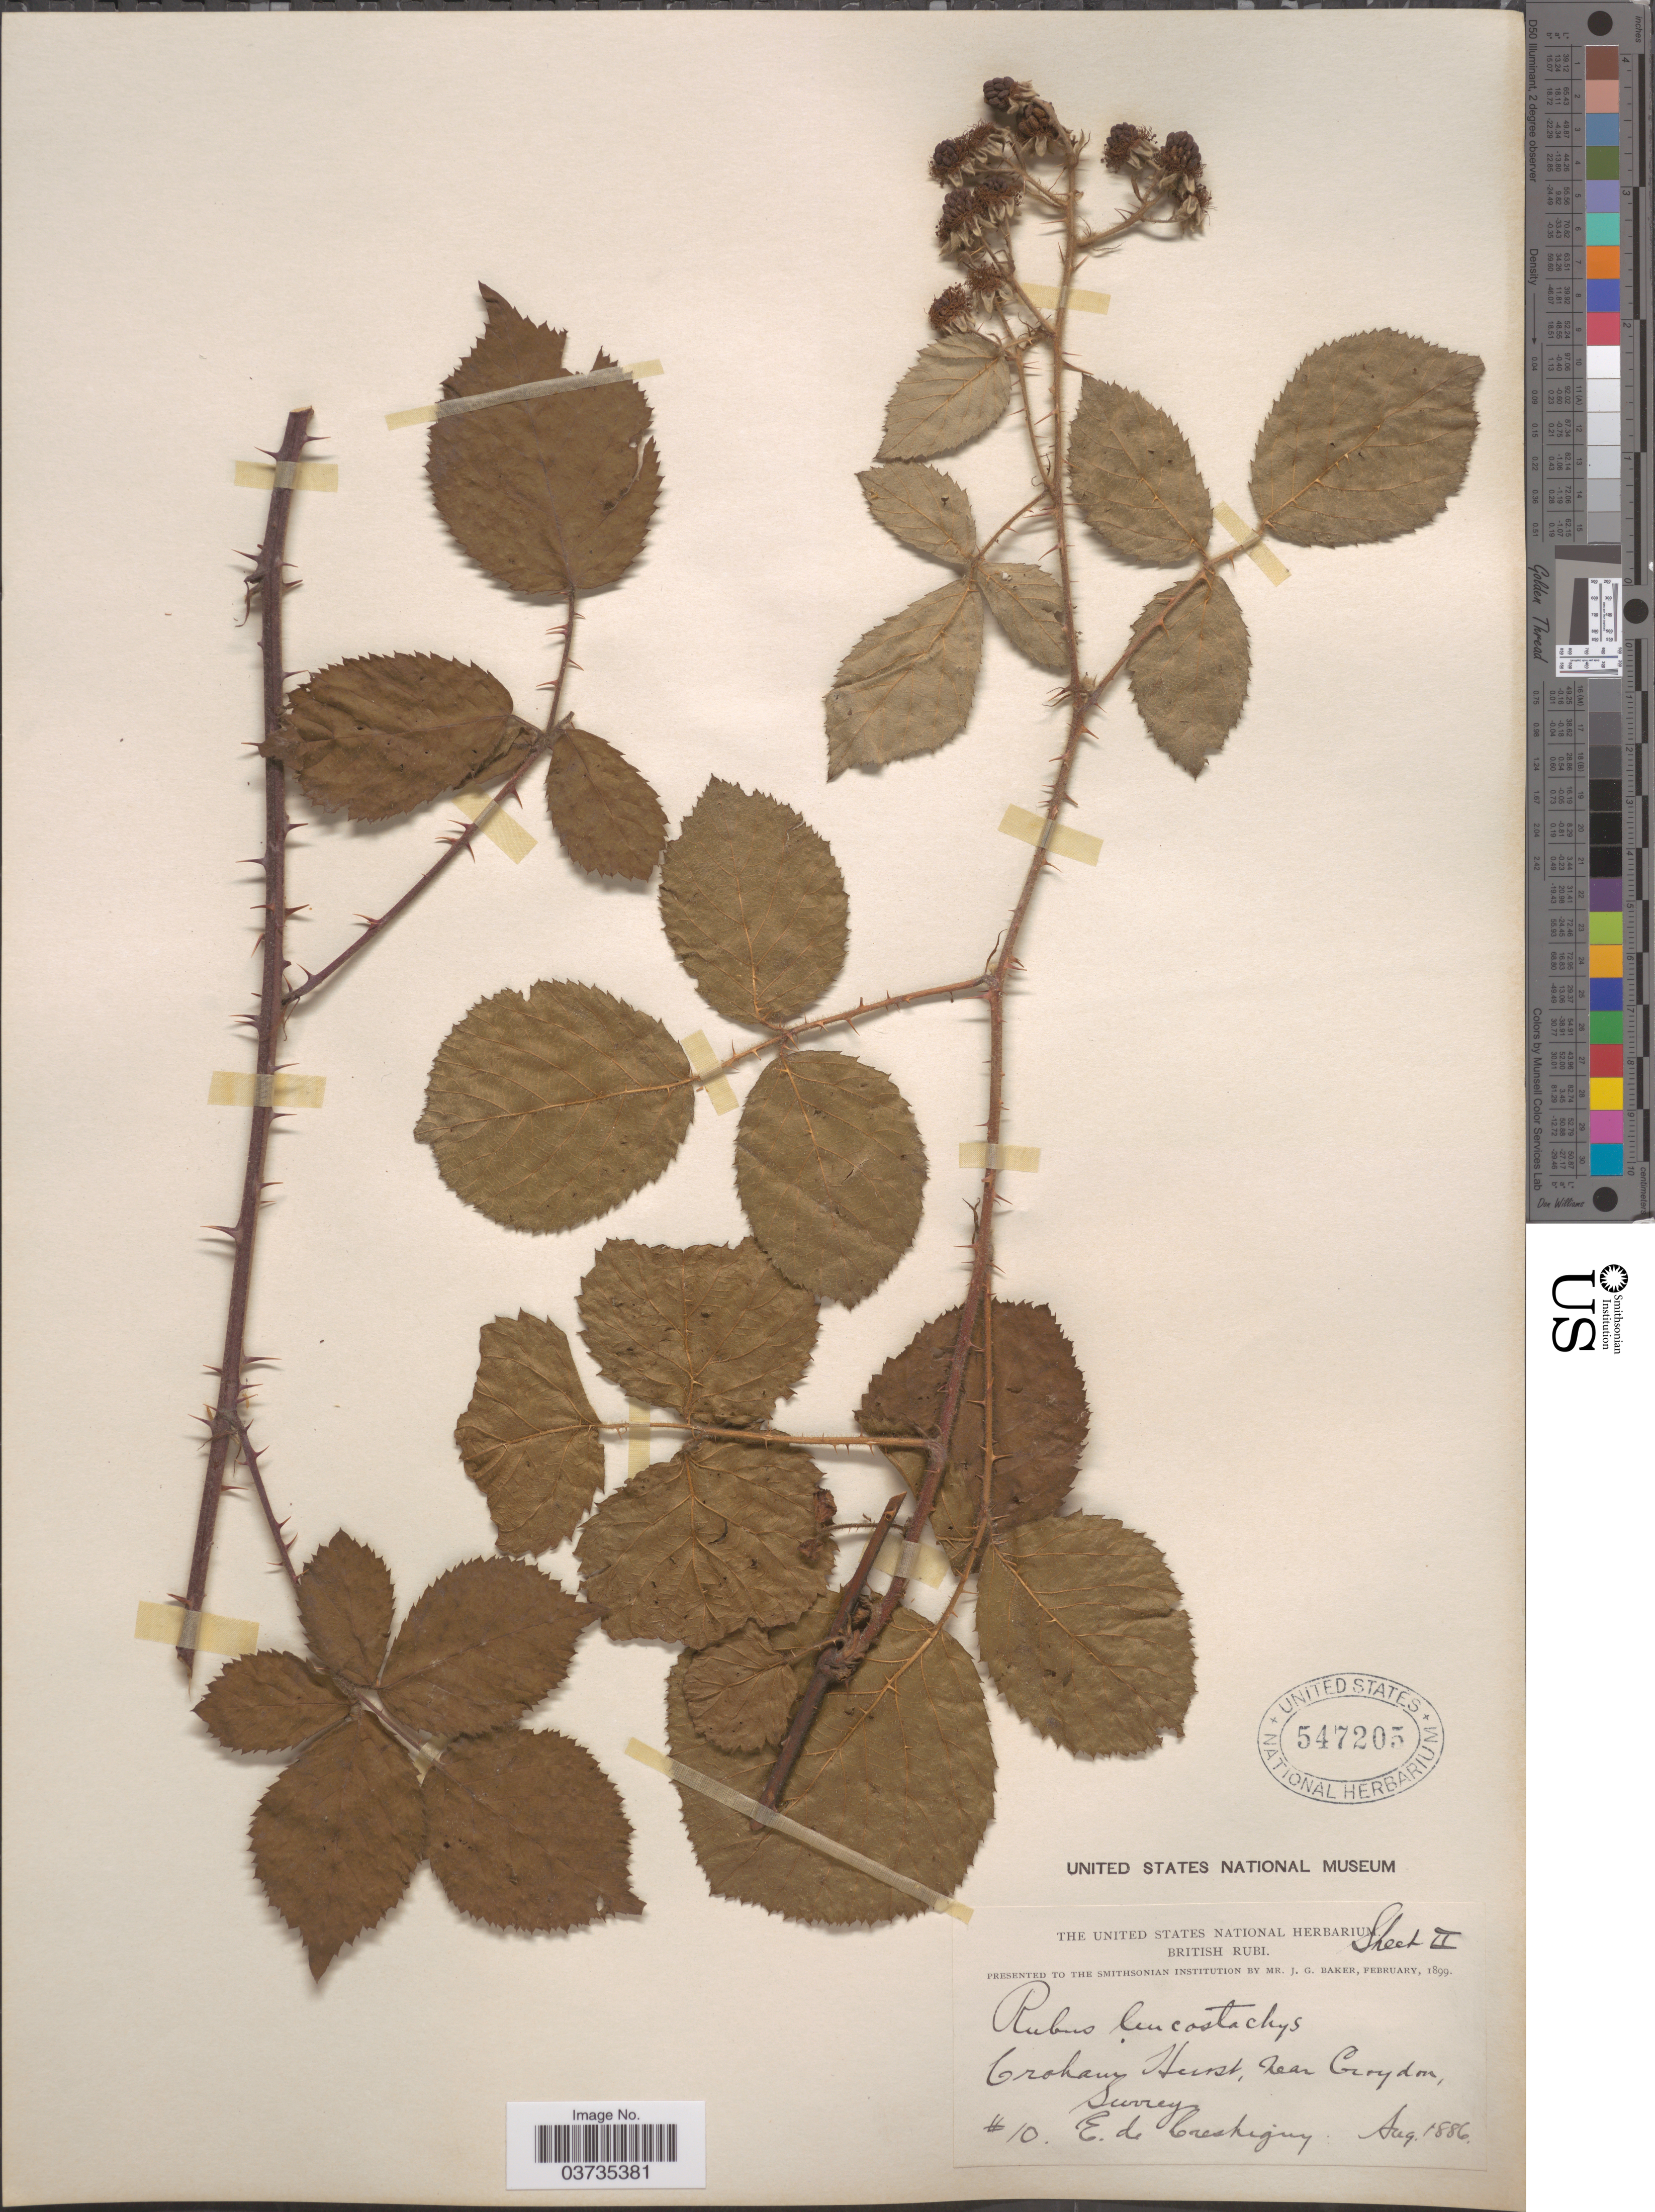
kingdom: Plantae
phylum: Tracheophyta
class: Magnoliopsida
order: Rosales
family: Rosaceae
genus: Rubus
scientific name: Rubus vestitus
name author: Weihe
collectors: E. de Crespigny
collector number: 10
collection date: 1886-08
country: United Kingdom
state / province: England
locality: Croham Hurst, near Croydon, Surrey.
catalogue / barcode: US 547205